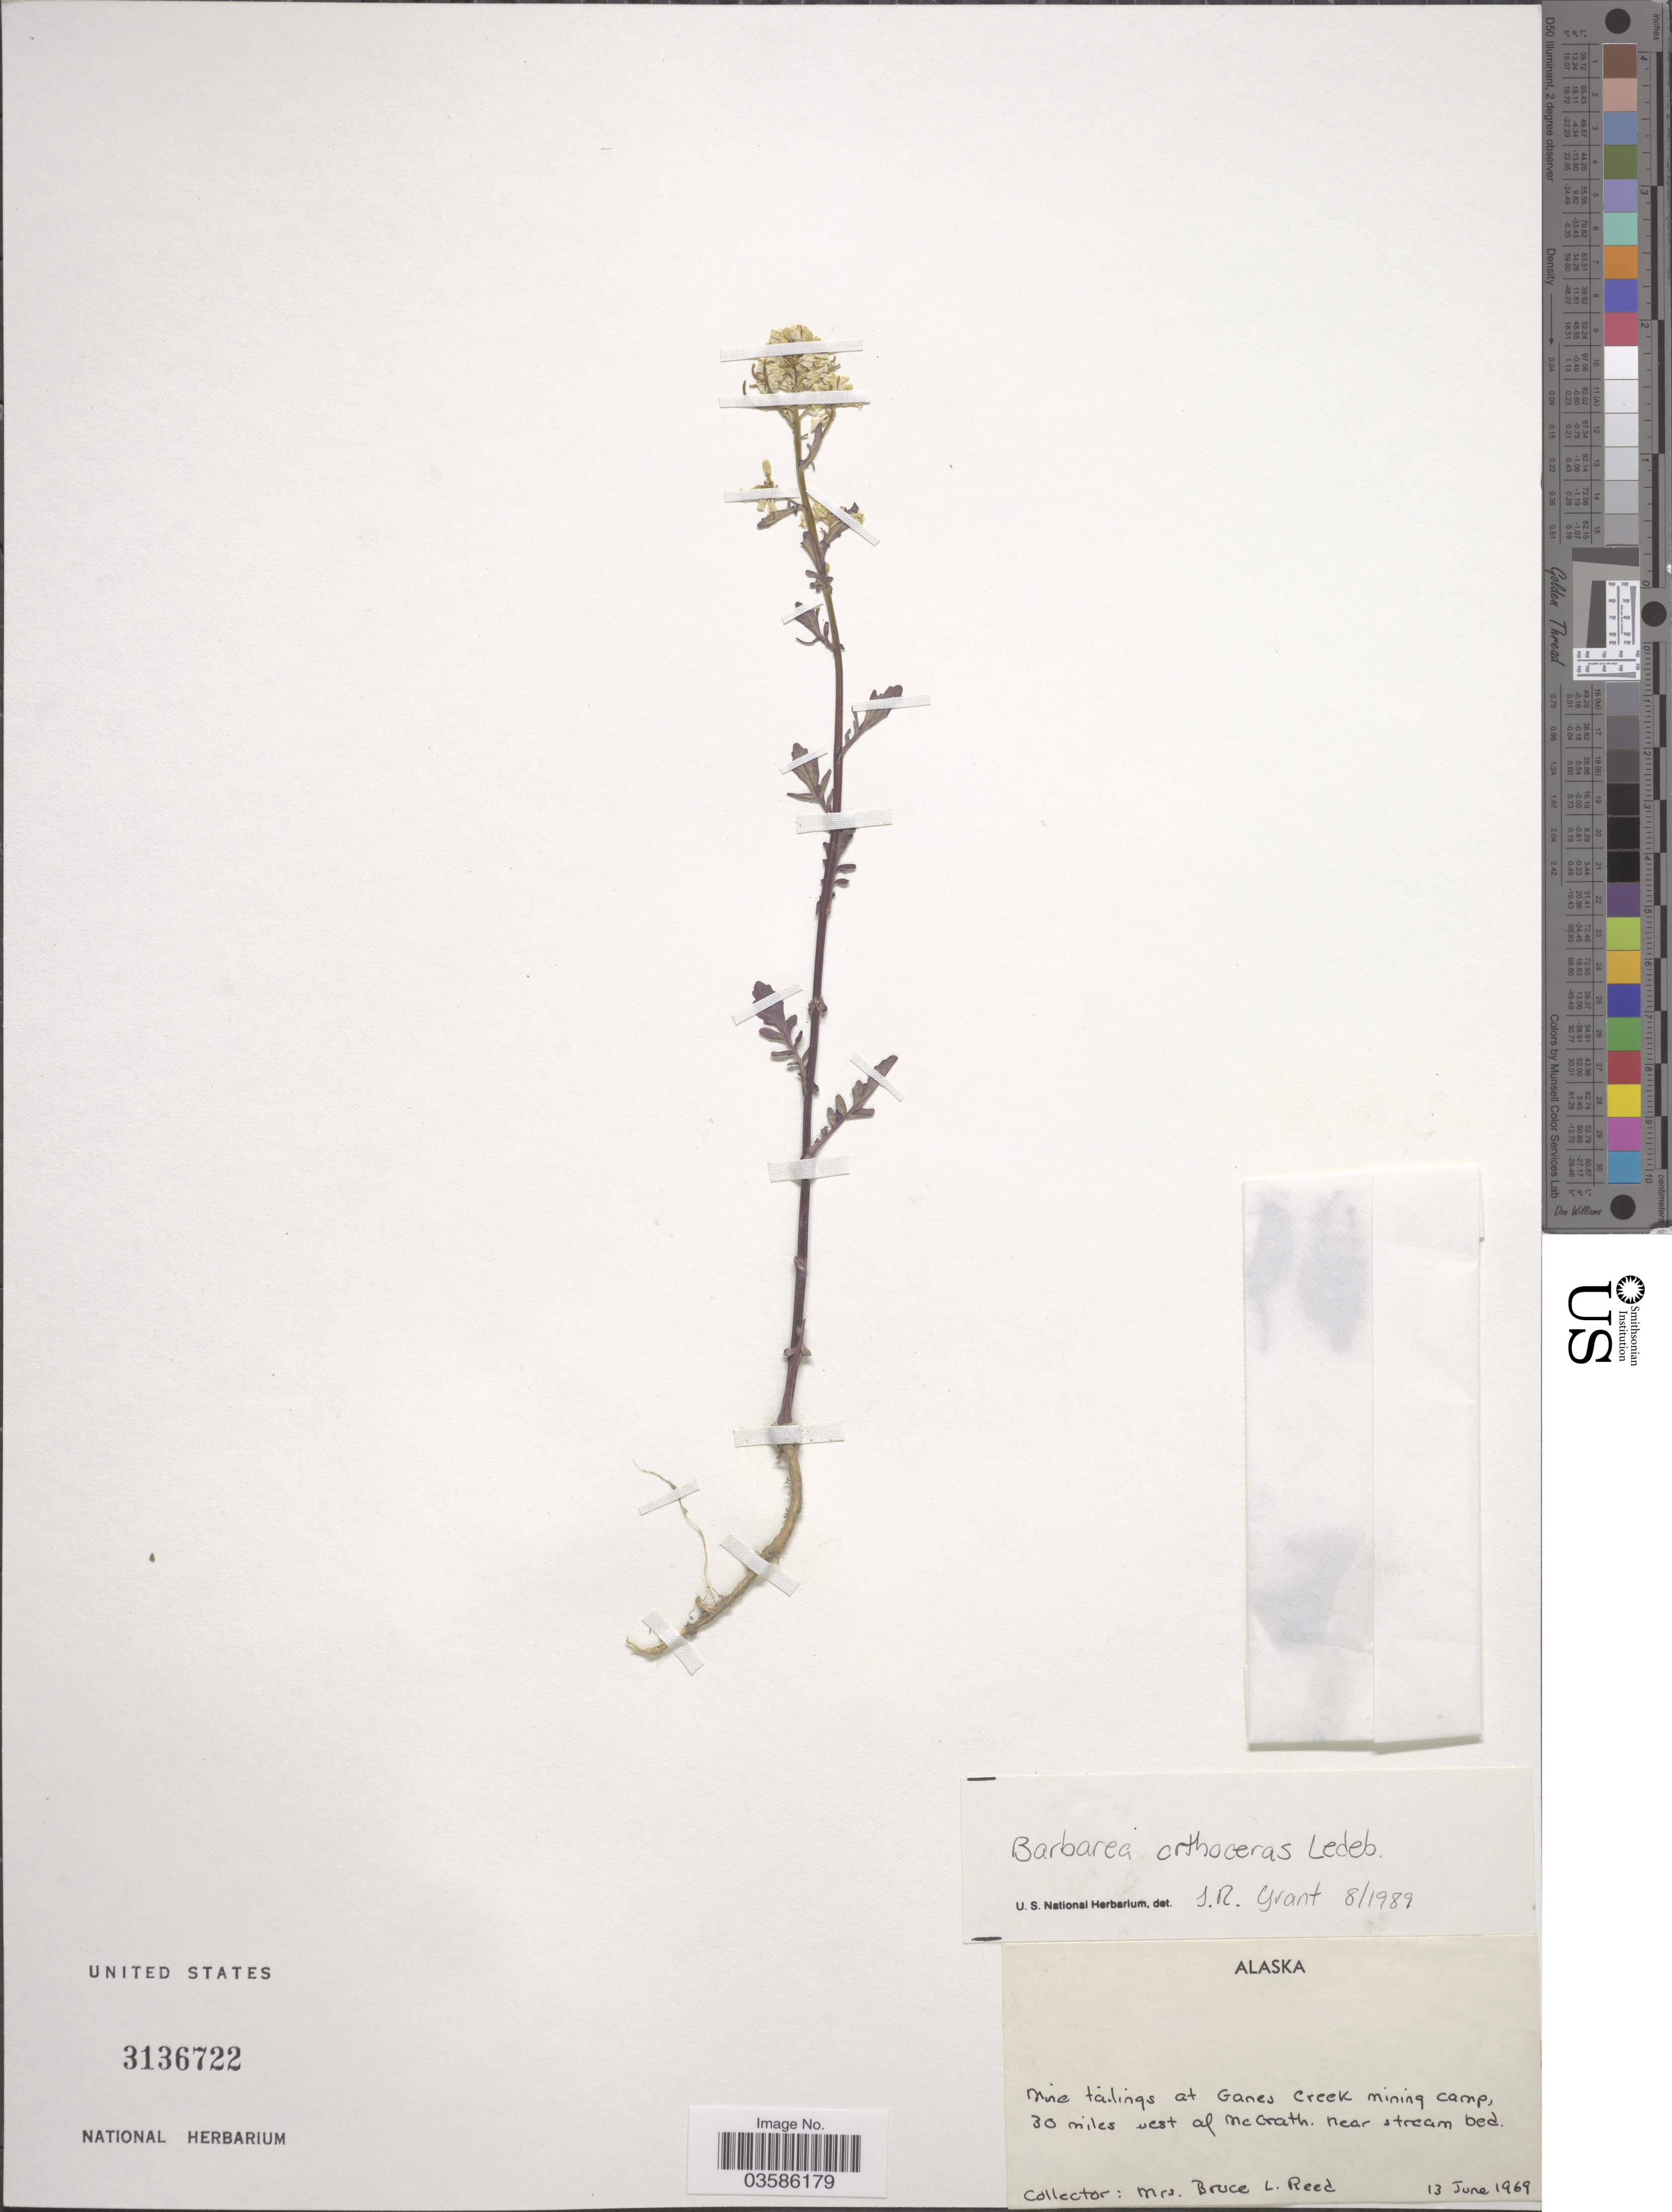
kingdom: Plantae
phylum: Tracheophyta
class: Magnoliopsida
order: Brassicales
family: Brassicaceae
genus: Barbarea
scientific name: Barbarea orthoceras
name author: Ledeb.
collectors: B. Reed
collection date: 1969-06-13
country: United States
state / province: Alaska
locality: Mine tailings at Ganes Creek mining camp, 30 miles west of McGrath near stream bed.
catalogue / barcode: US 3136722